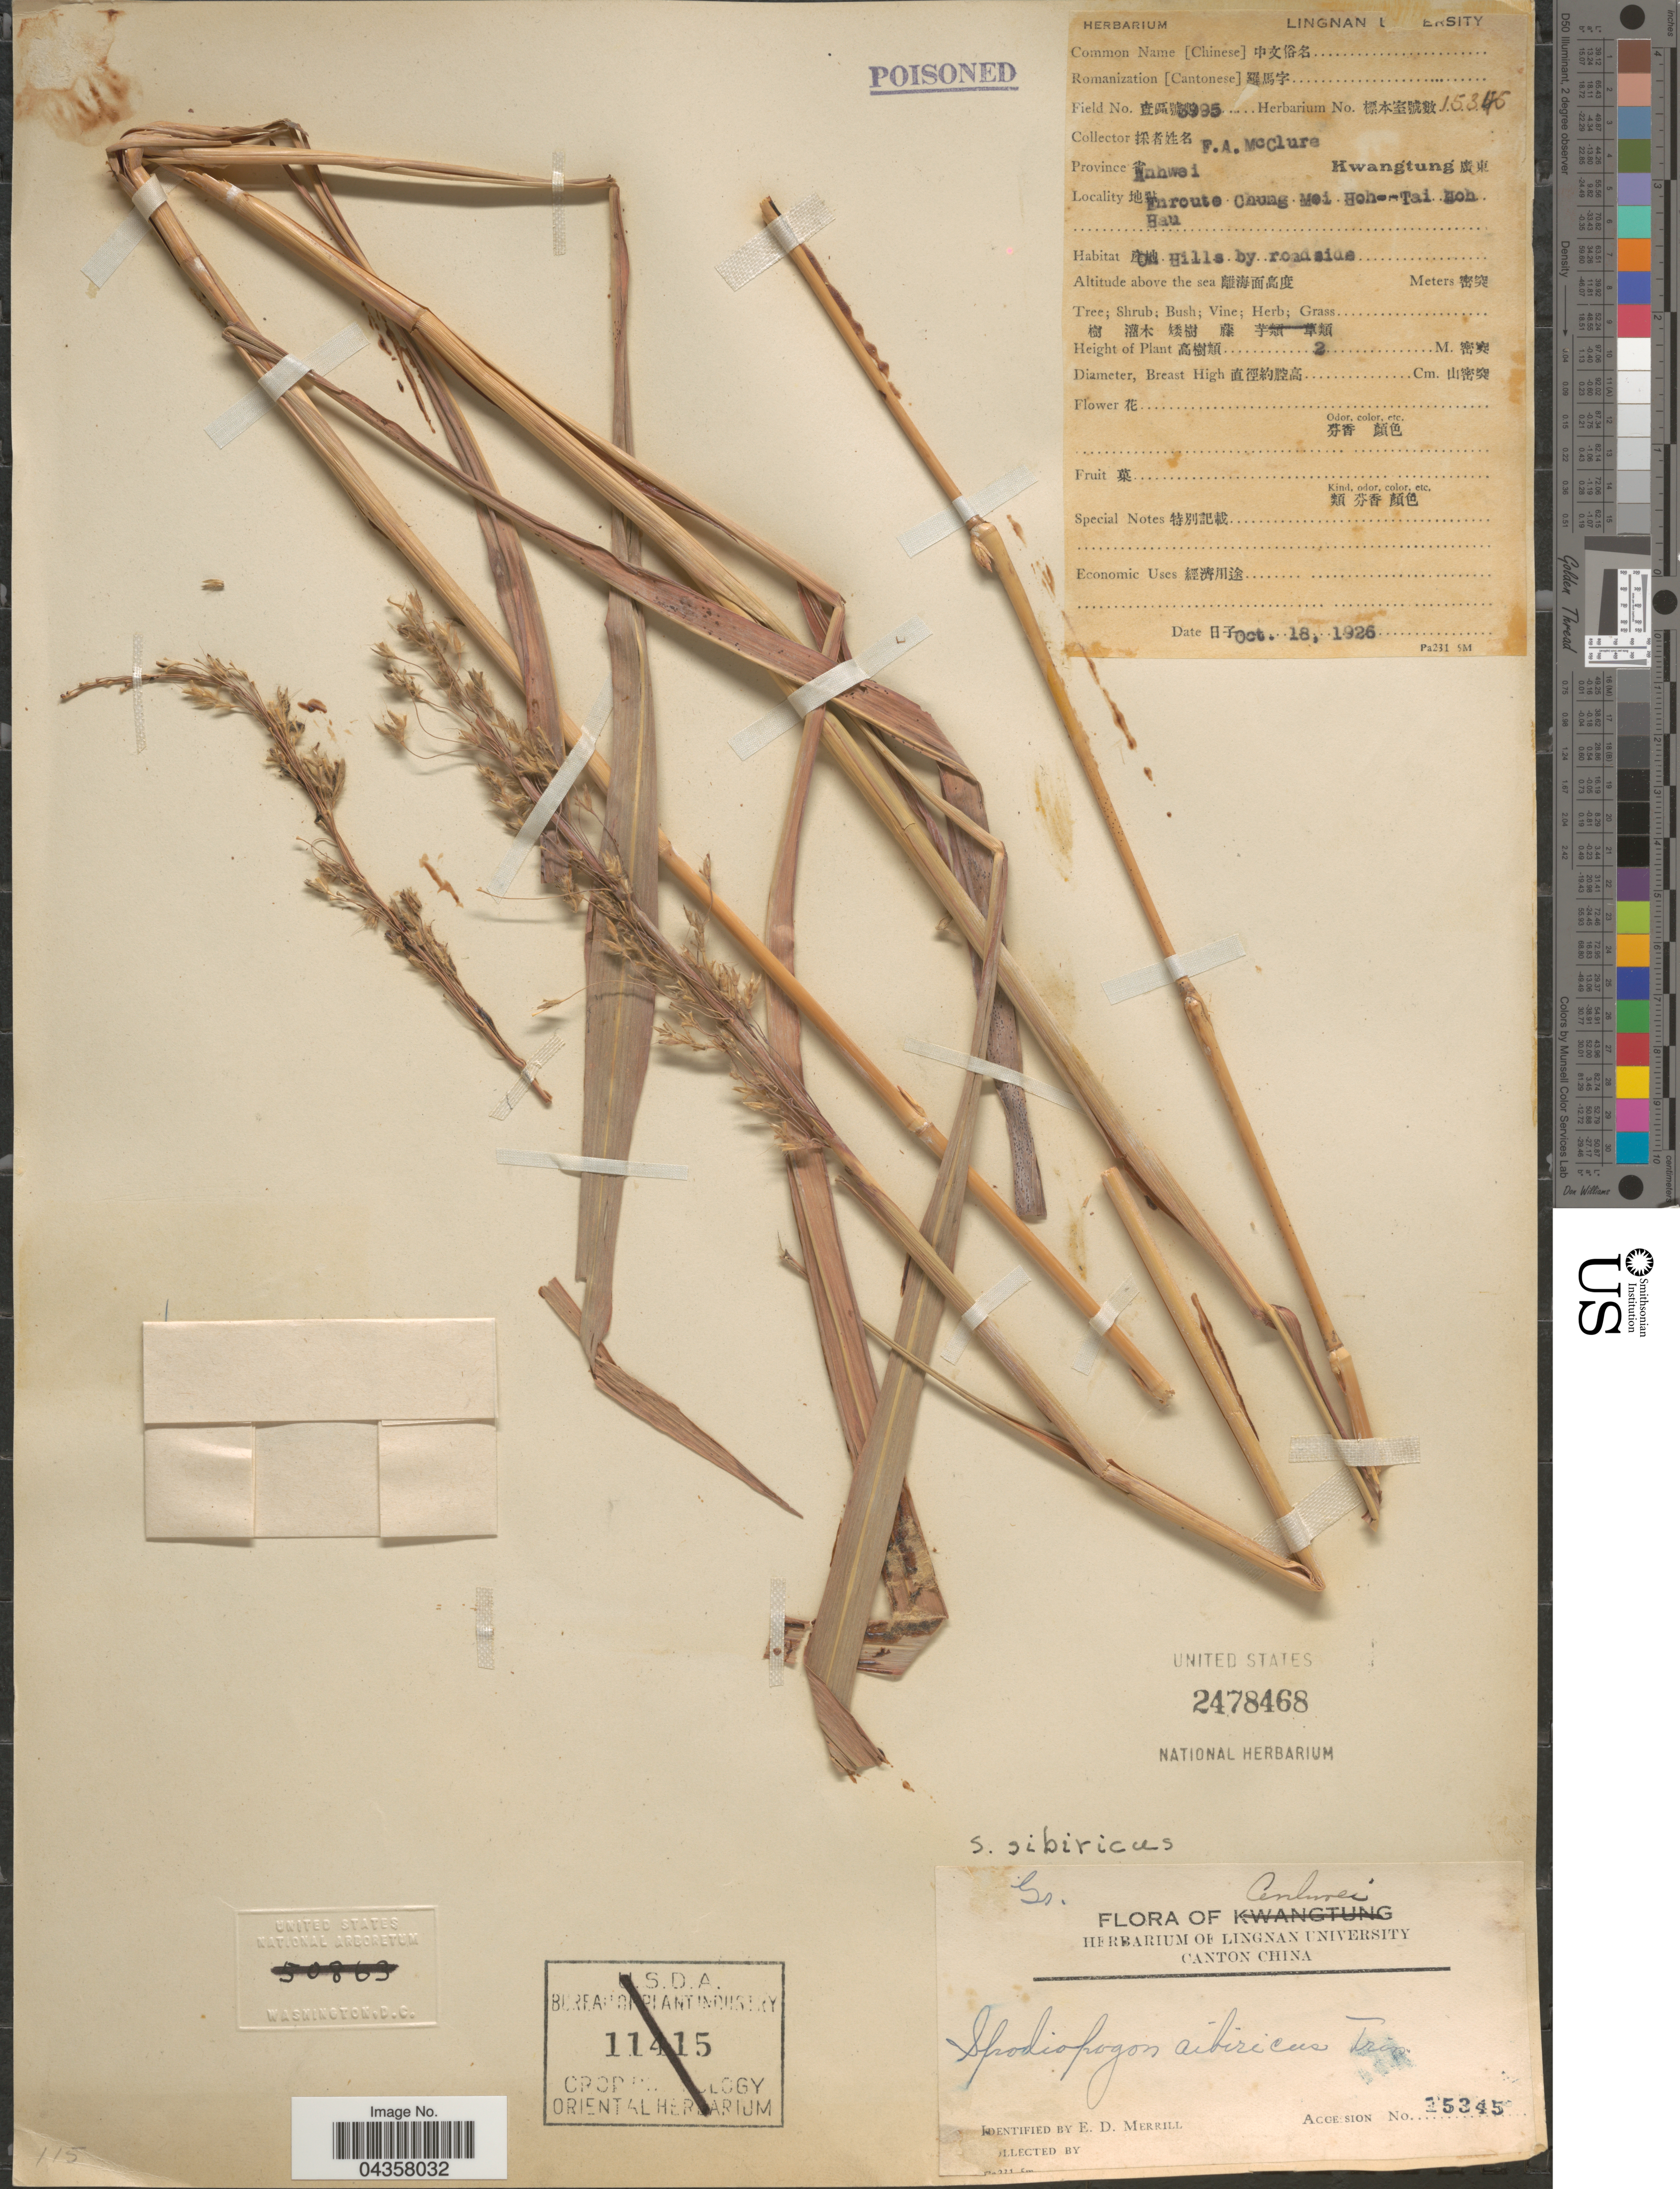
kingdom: Plantae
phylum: Tracheophyta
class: Liliopsida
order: Poales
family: Poaceae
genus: Spodiopogon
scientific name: Spodiopogon sibiricus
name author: Trin.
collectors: F. A. McClure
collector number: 3995/15345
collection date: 1926-10-18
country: China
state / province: Anhui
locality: Province [Foreign script] Anhwei. En route Chung Moi Hoh-Tai Hoh Hau.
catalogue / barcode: US 2478468